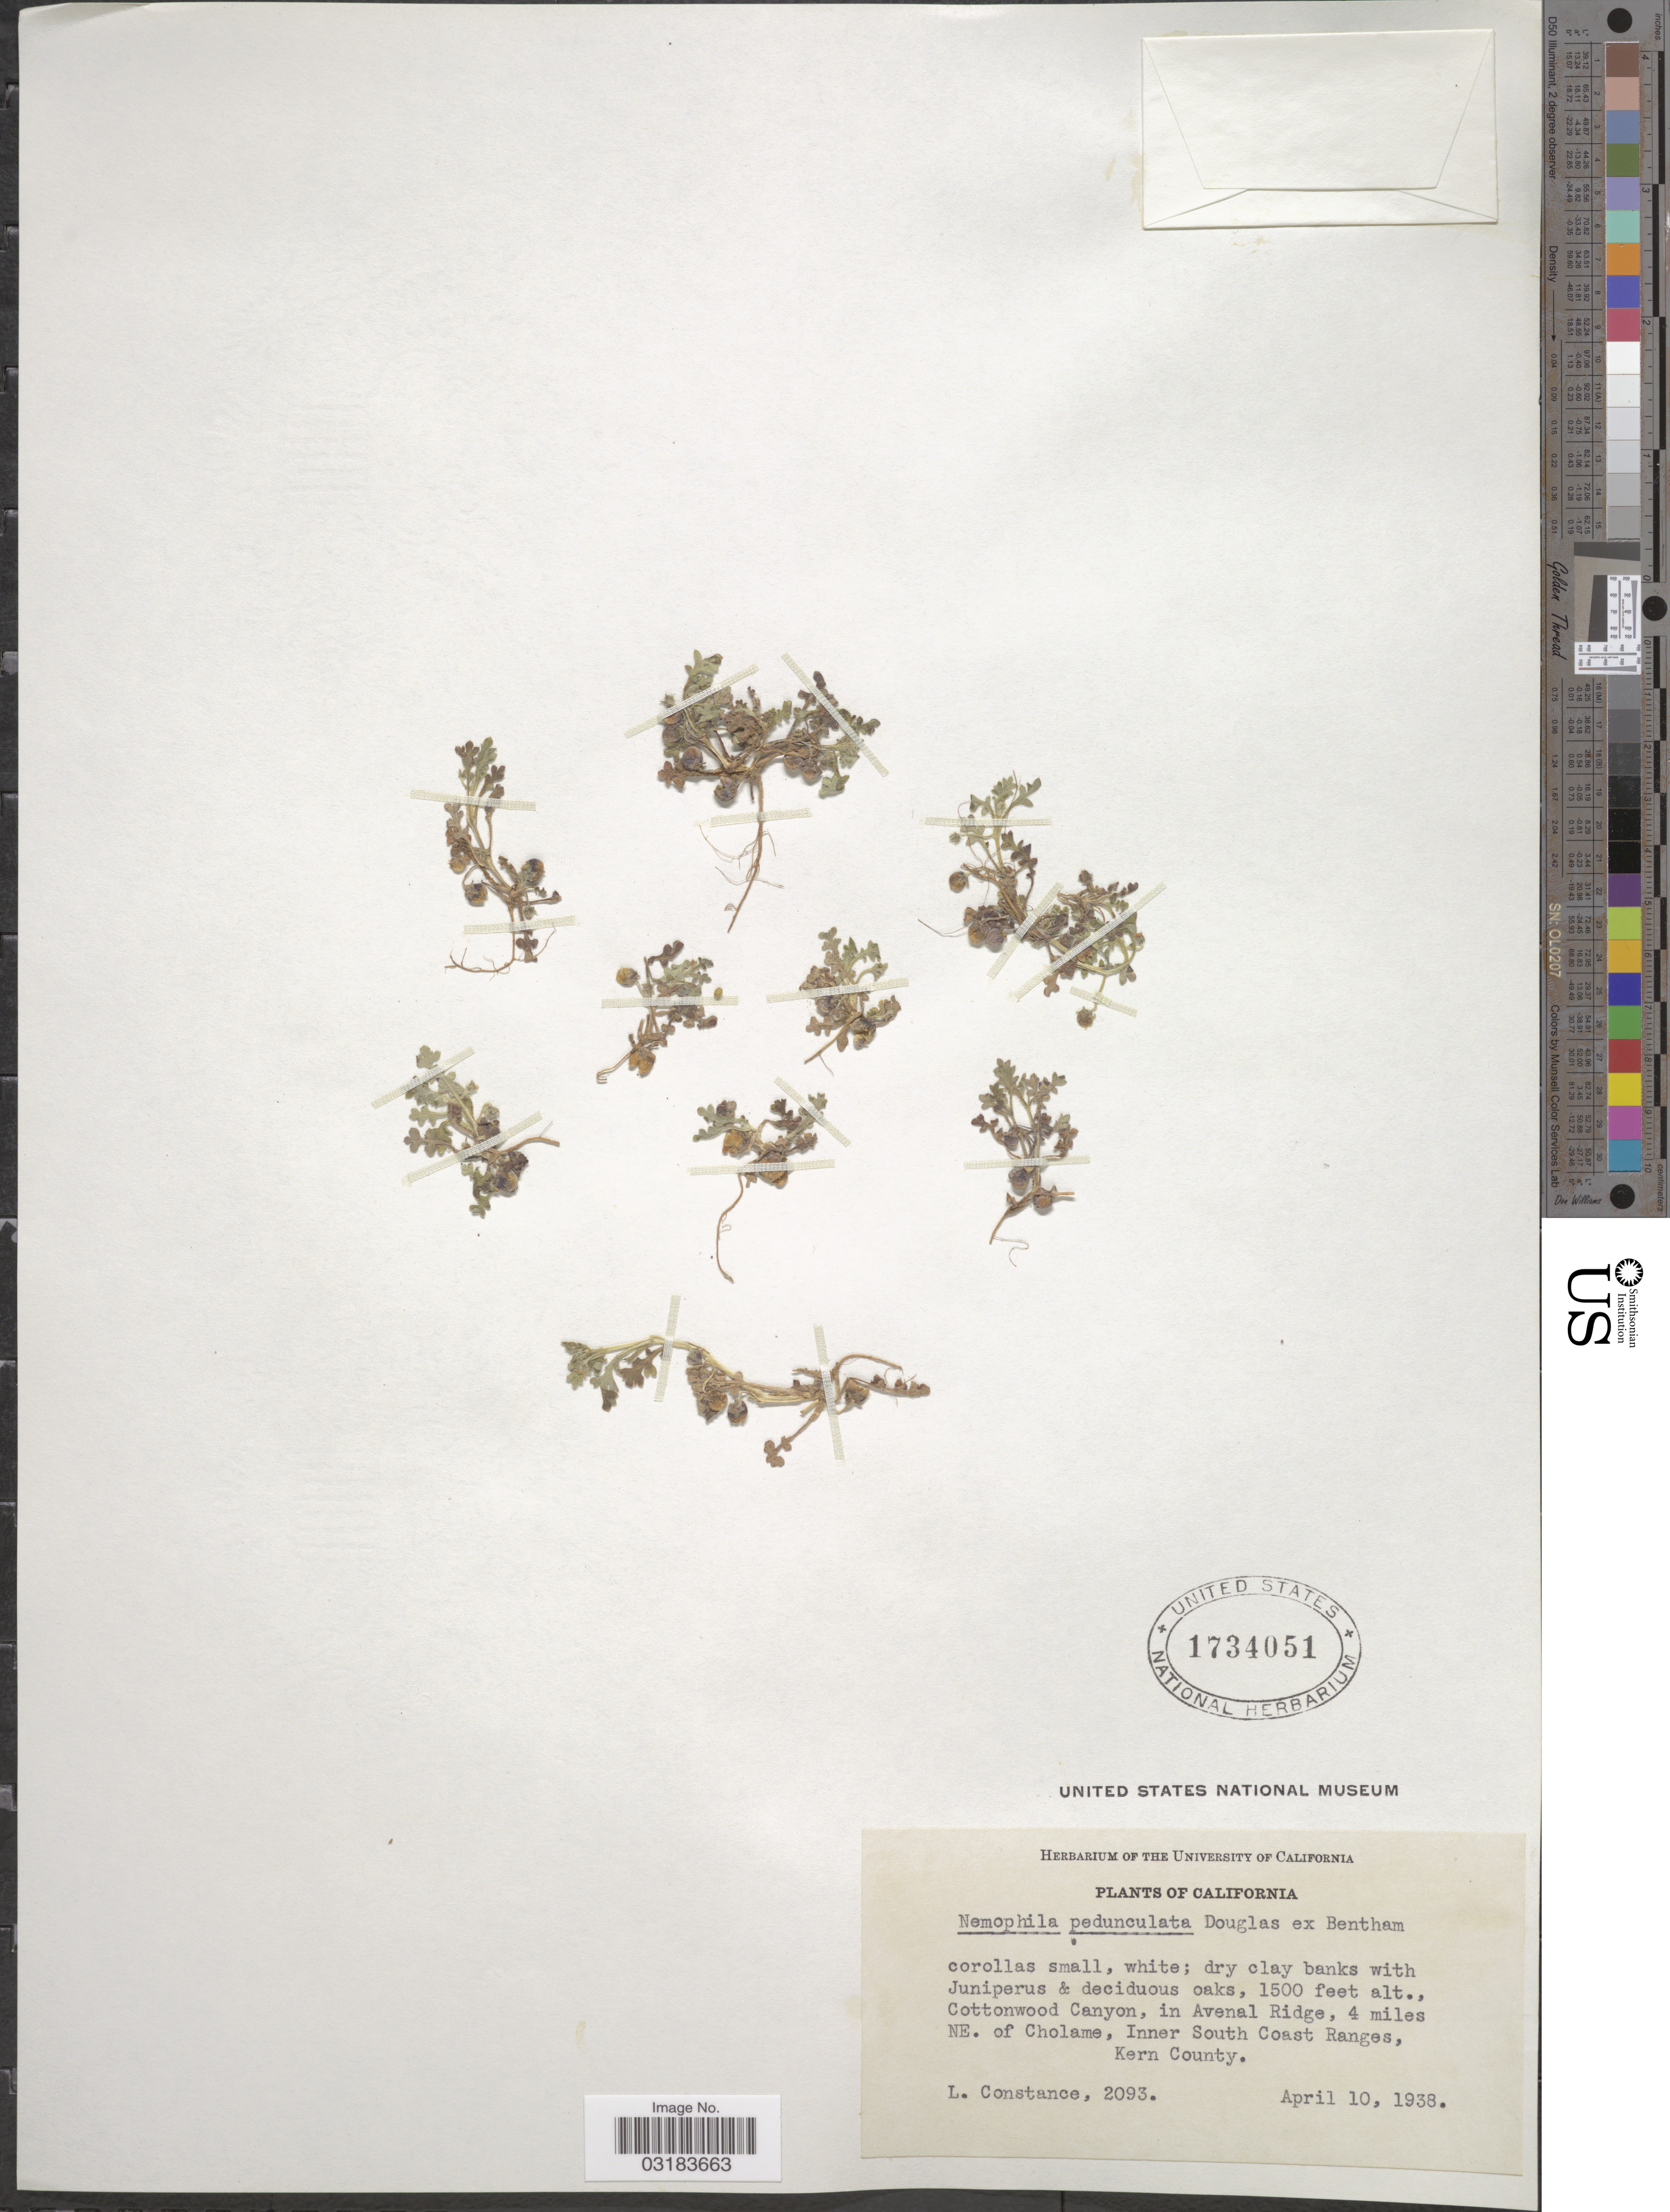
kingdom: Plantae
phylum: Tracheophyta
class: Magnoliopsida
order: Boraginales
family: Hydrophyllaceae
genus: Nemophila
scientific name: Nemophila pedunculata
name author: Douglas ex Benth.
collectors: L. Constance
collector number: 2093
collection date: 1938-04-10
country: United States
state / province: California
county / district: Kern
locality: Cottonwood Canyon, in Avenal Ridge, 4 miles NE. of Cholame, Inner South Coast Ranges, Kern County.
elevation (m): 457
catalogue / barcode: US 1734051